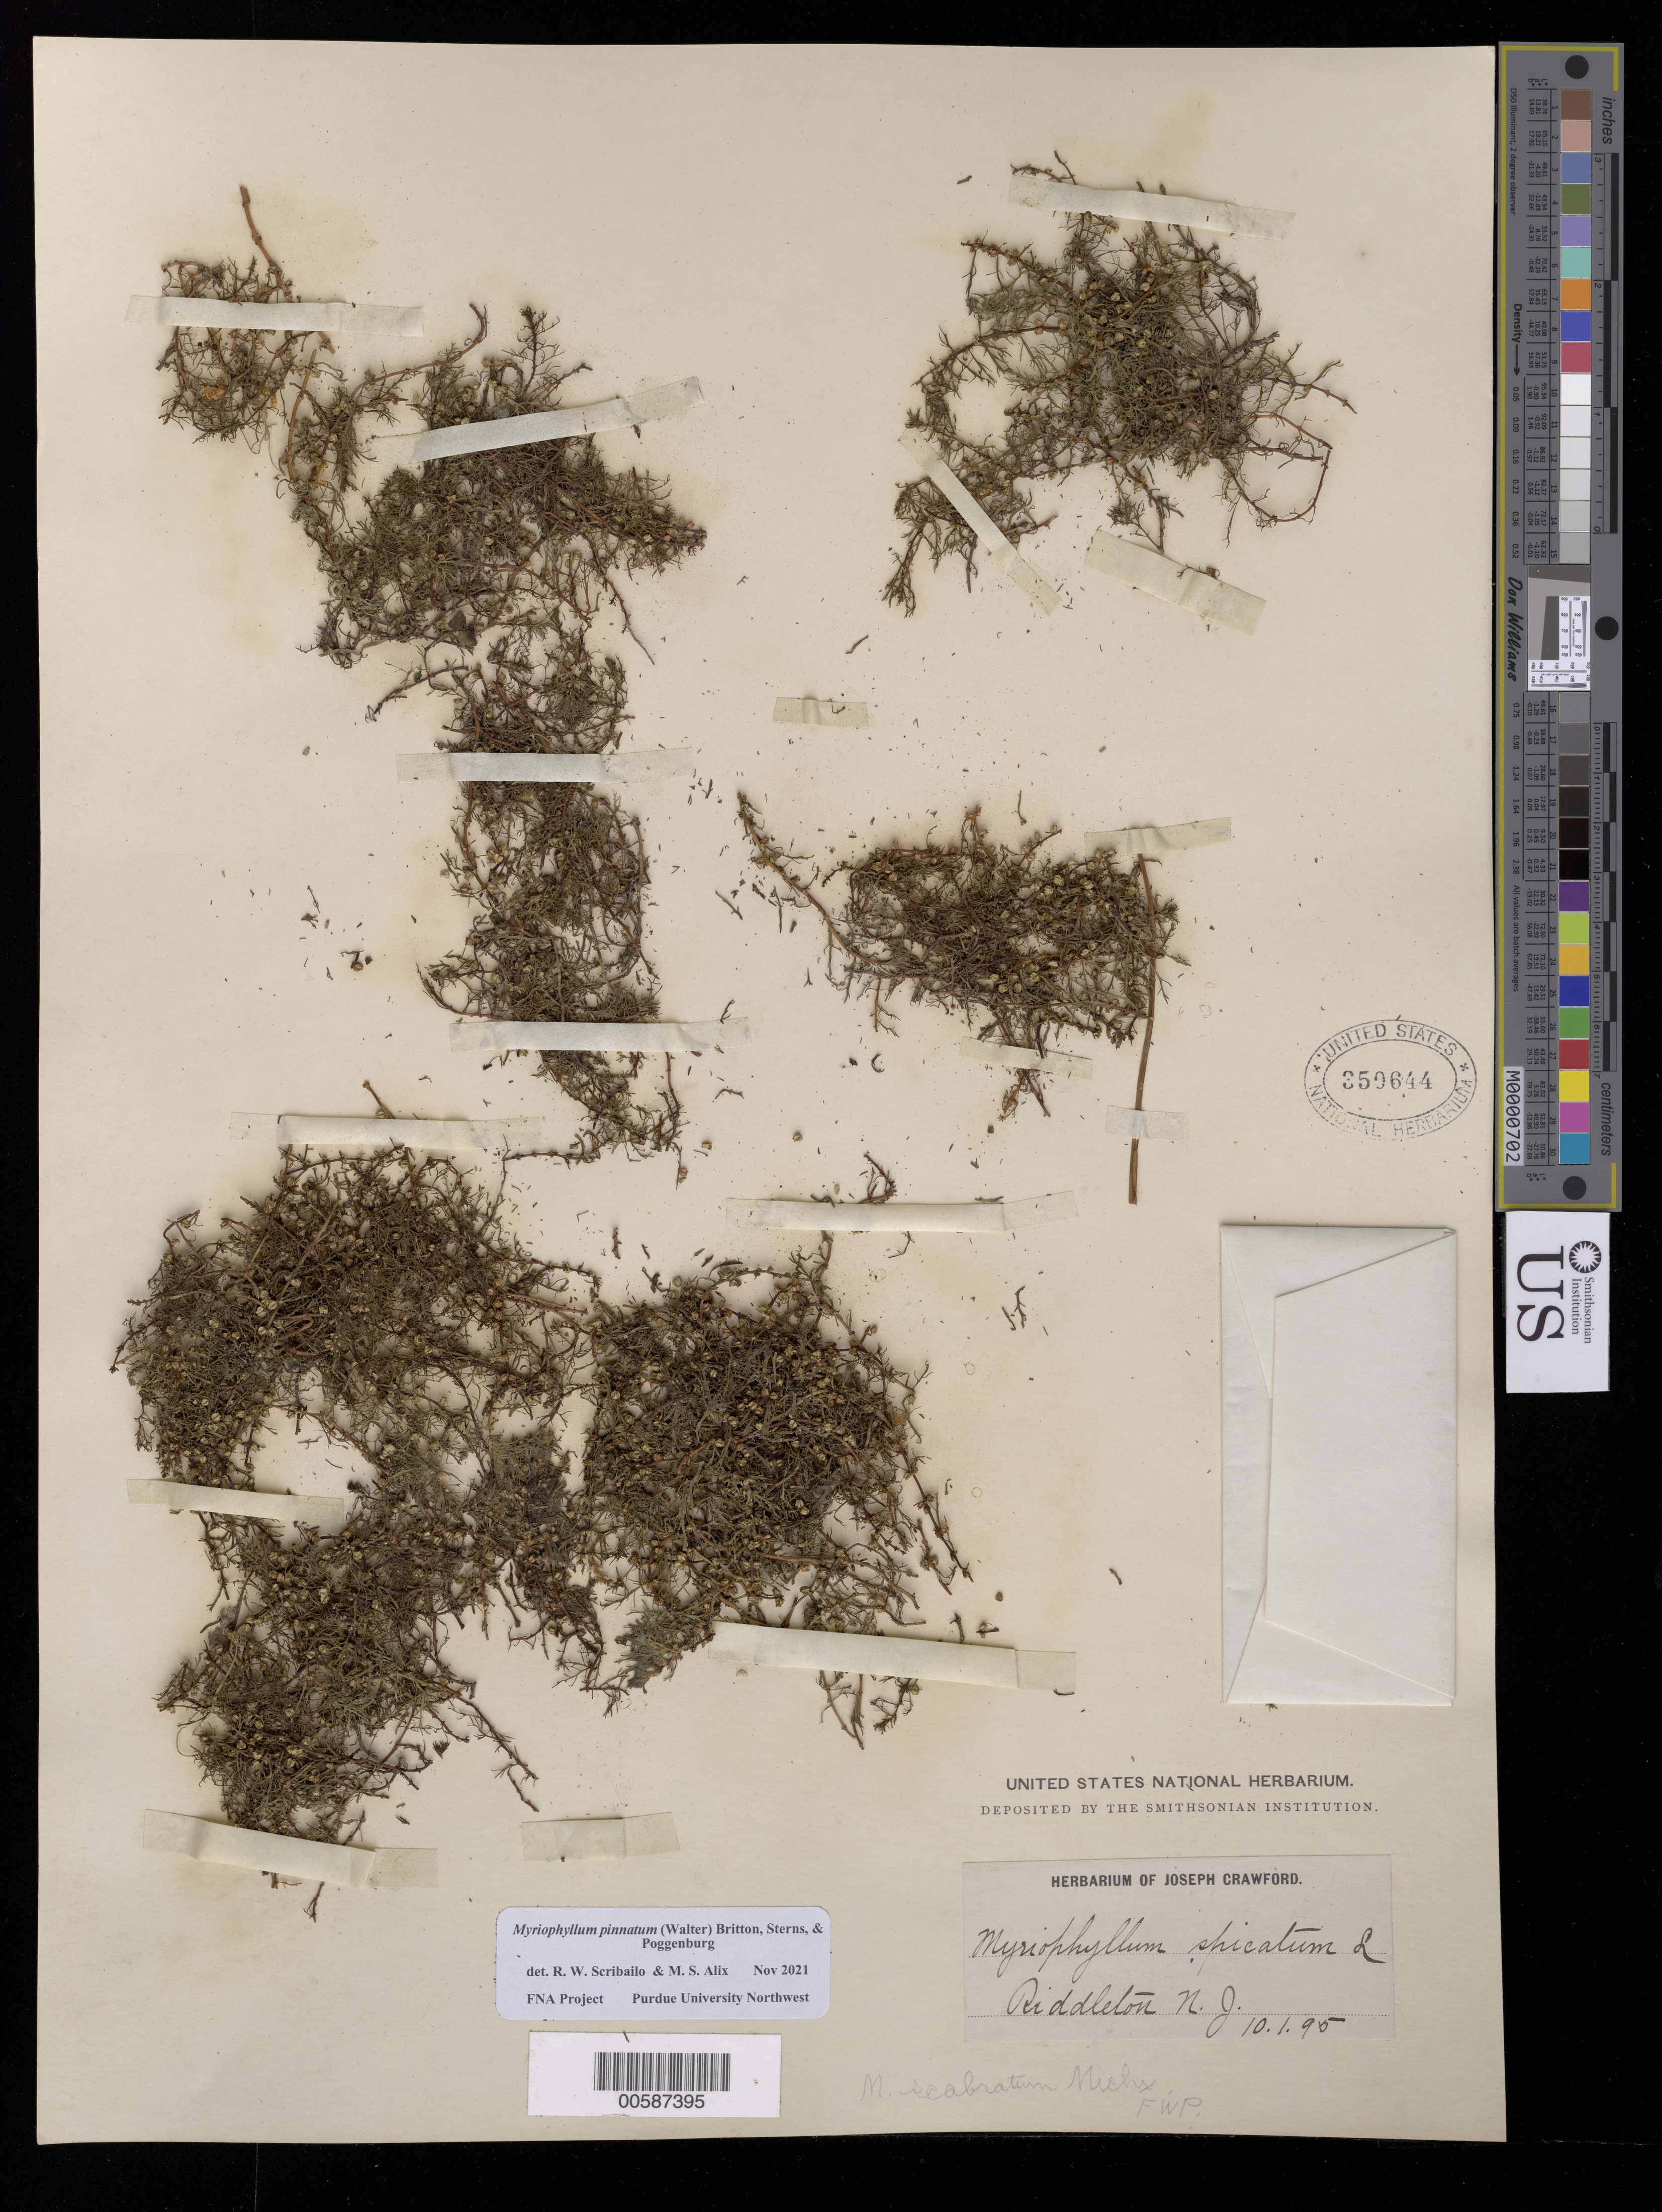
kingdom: Plantae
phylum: Tracheophyta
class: Magnoliopsida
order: Saxifragales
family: Haloragaceae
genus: Myriophyllum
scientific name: Myriophyllum pinnatum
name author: (Walter) Britton, Stearns & Poggenb.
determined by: Scribailo, R. W.; Alix, M. S.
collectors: J. Crawford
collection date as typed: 10 Jan 1895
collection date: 1895-01-10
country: United States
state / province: New Jersey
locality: Riddleton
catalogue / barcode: US 350644